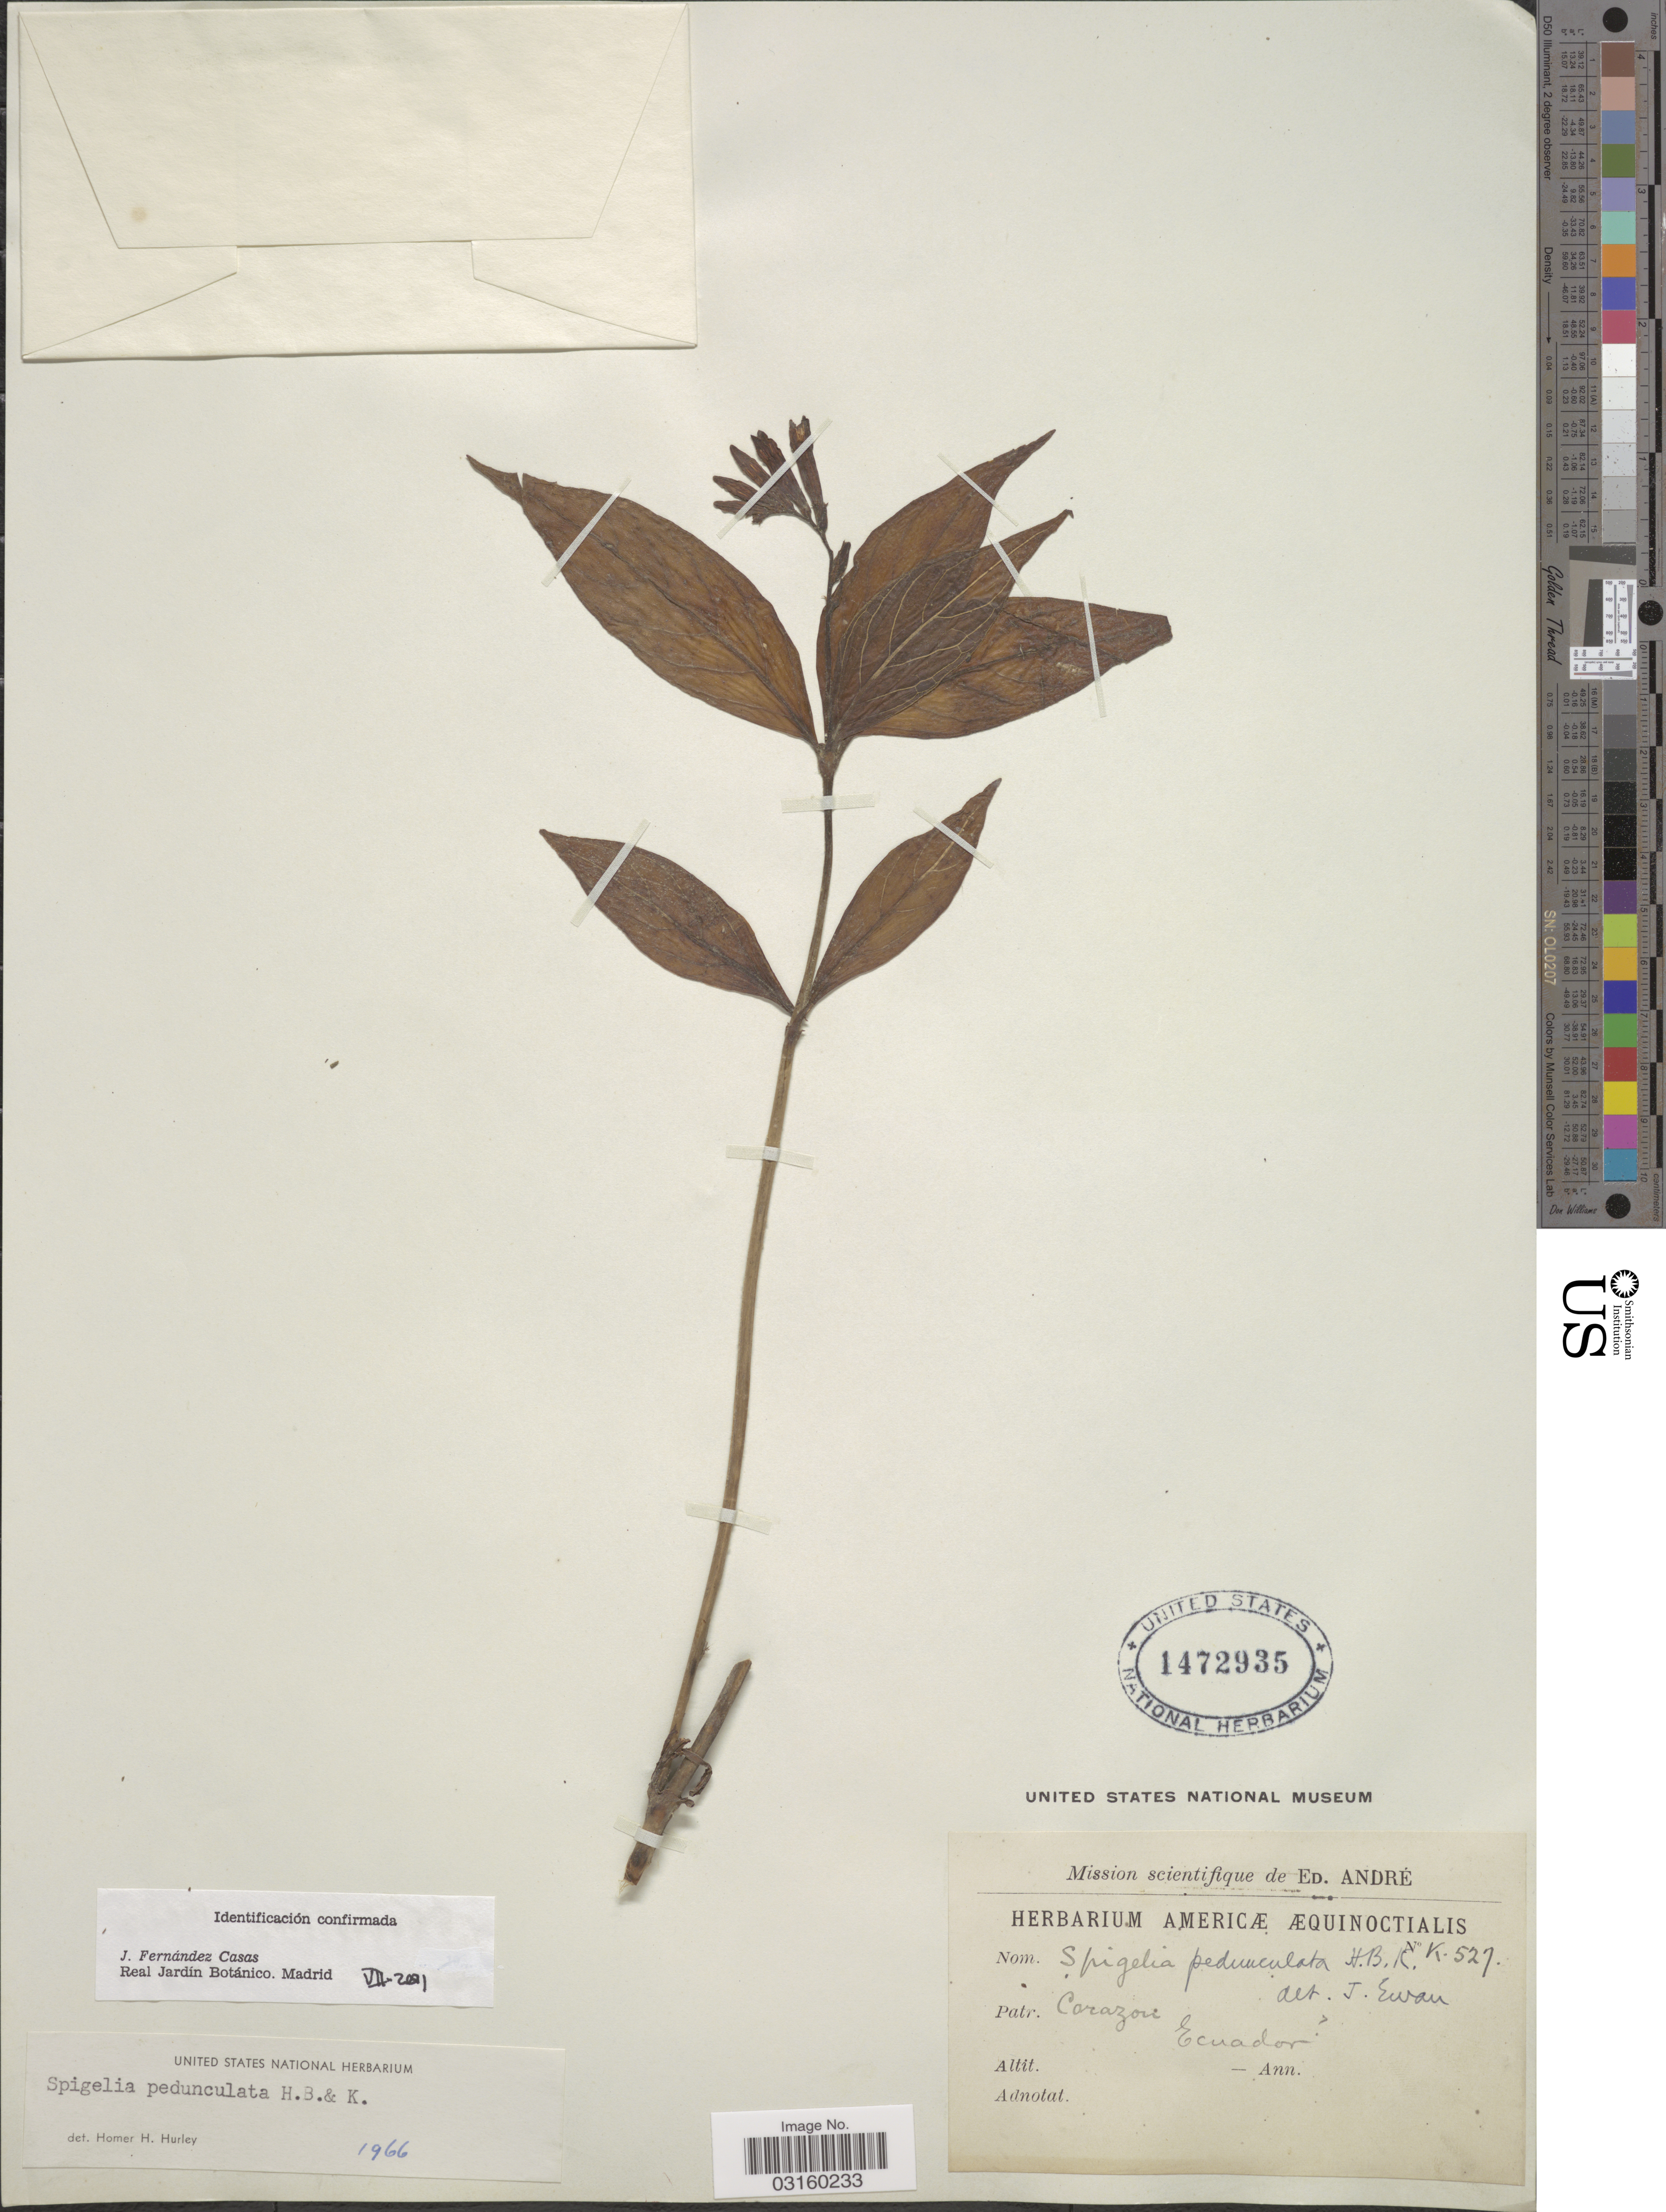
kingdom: Plantae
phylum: Tracheophyta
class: Magnoliopsida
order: Gentianales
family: Loganiaceae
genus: Spigelia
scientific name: Spigelia pedunculata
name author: Kunth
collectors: E. Andre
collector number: K. 527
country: Ecuador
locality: Carazon, Ecuador.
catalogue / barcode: US 1472935